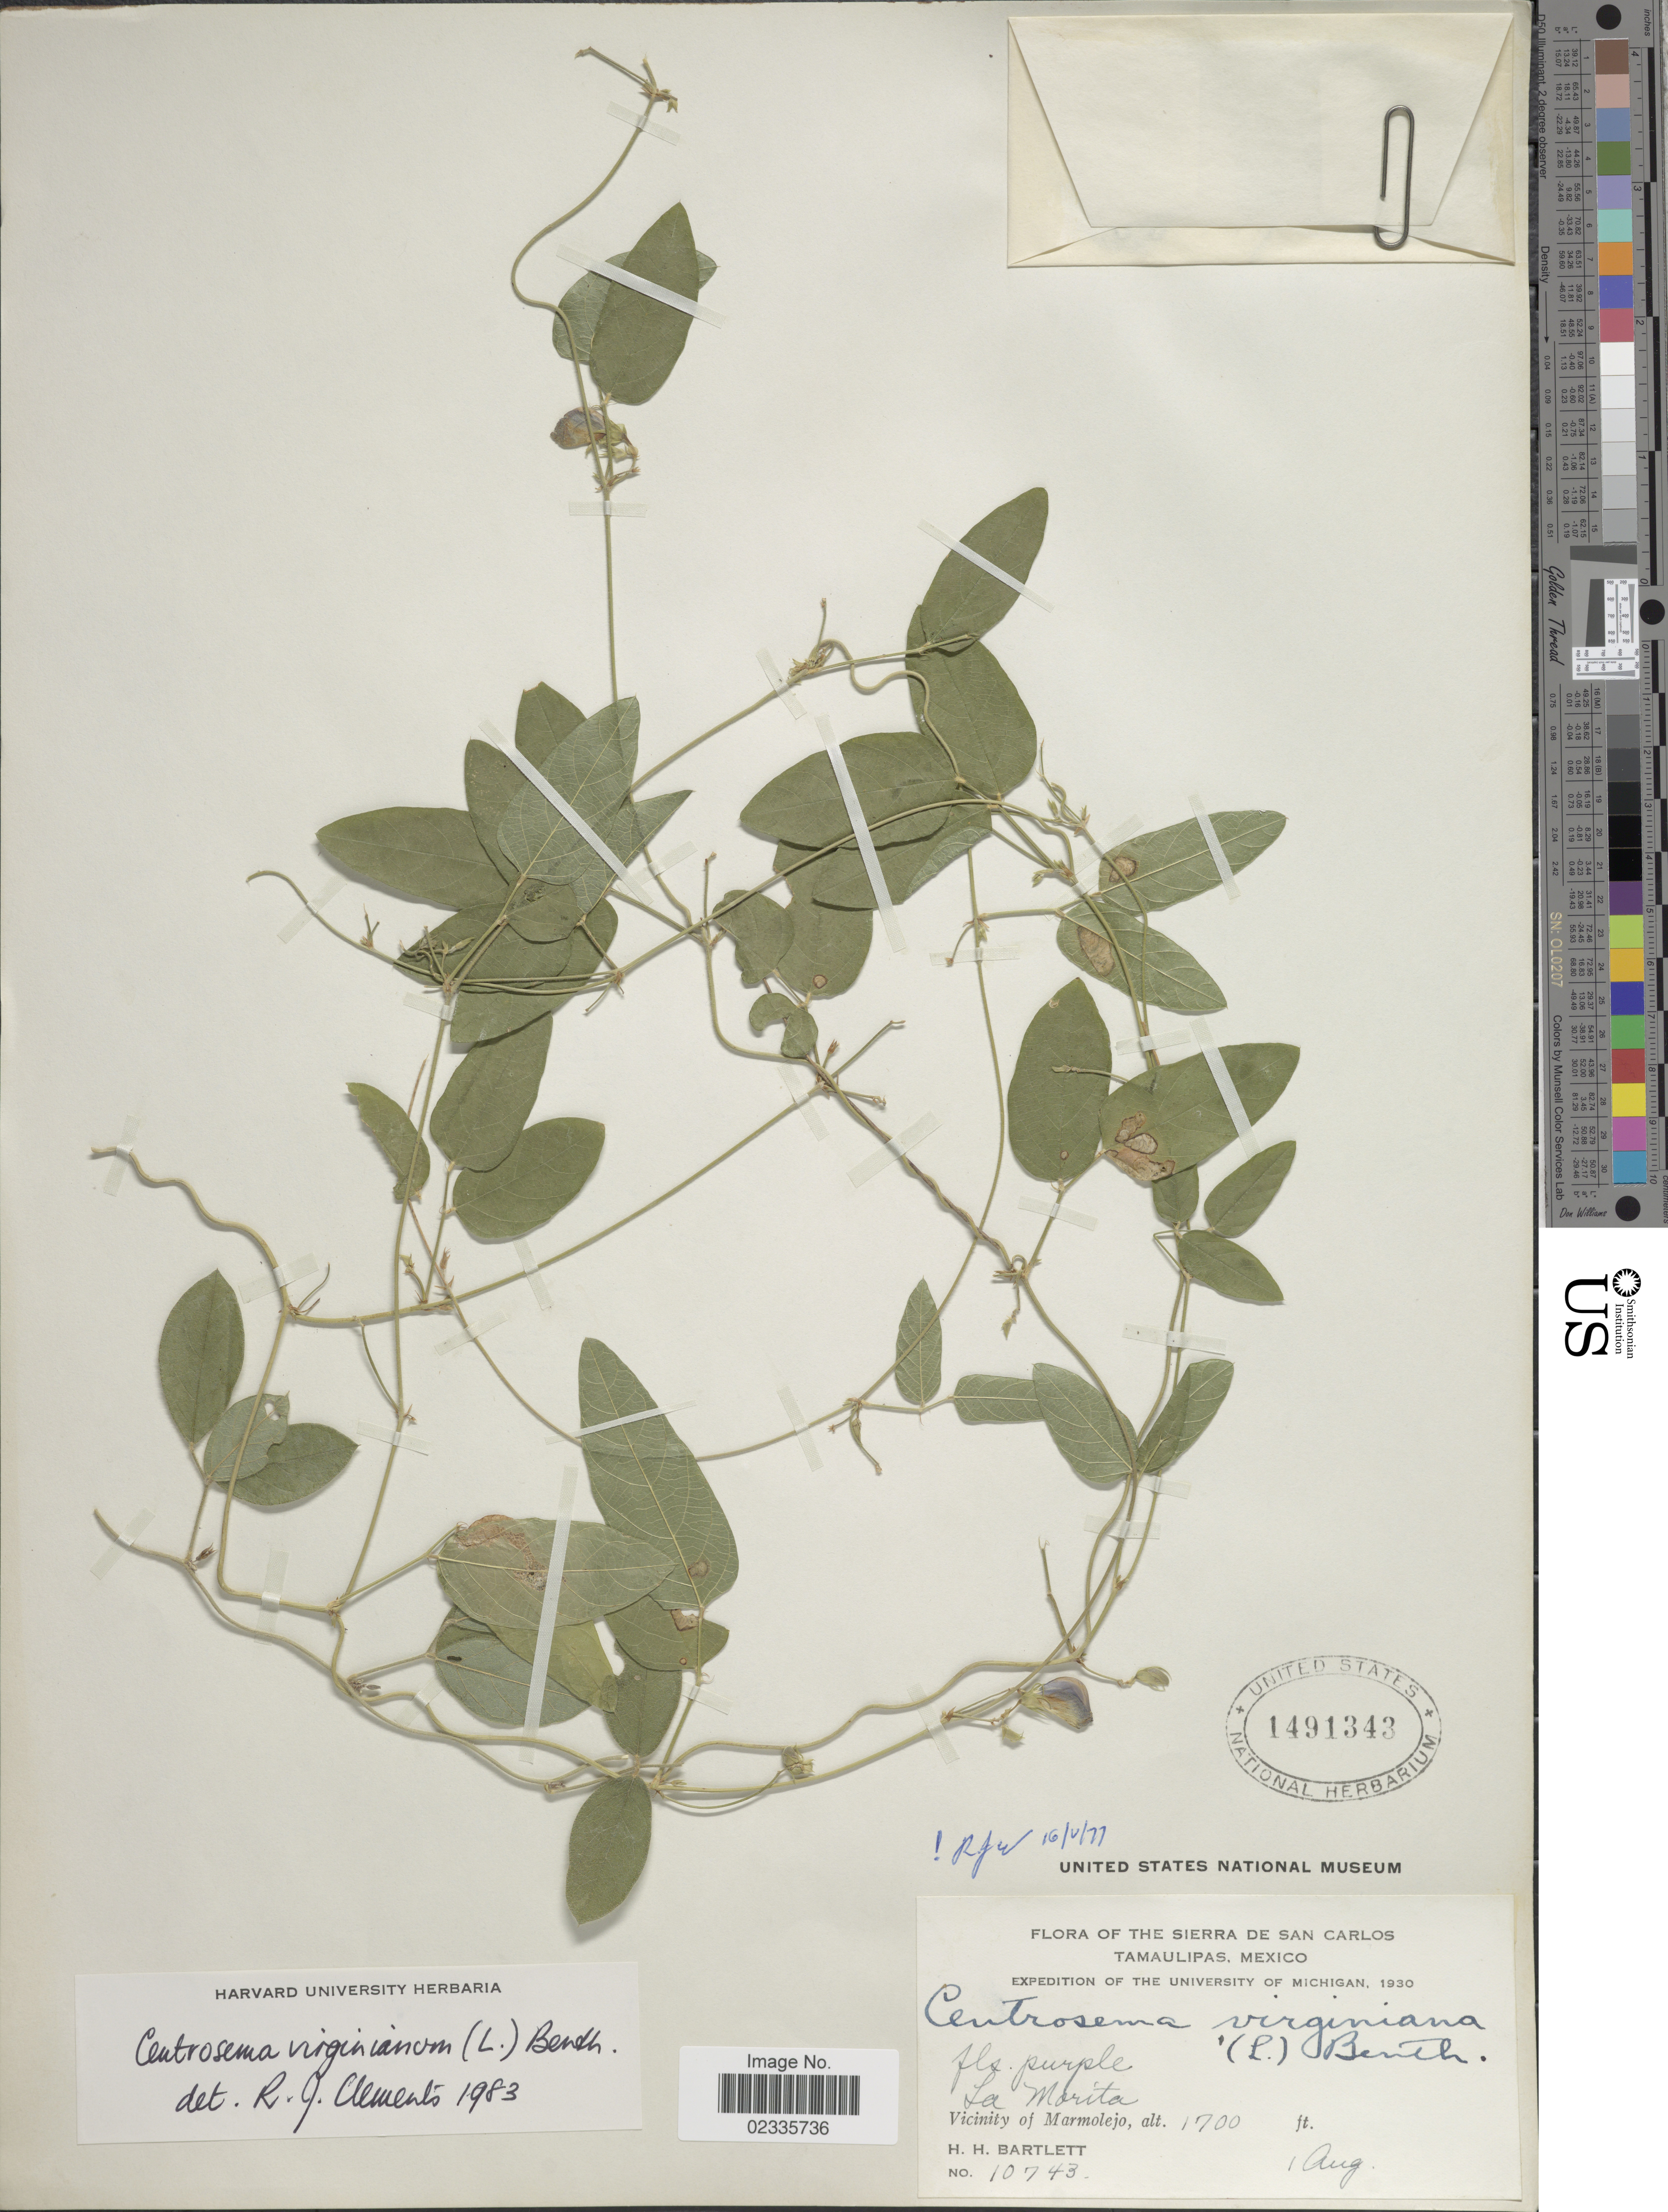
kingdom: Plantae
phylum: Tracheophyta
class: Magnoliopsida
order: Fabales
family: Fabaceae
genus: Centrosema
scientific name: Centrosema virginianum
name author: (L.) Benth.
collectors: H. H. Bartlett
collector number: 10743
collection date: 1930-08-01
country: Mexico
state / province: Tamaulipas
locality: Sierra de San Carlos. Tamaulipas, Mexico. La Morita. Vicinity of Marmolejo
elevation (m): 518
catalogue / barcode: US 1491343